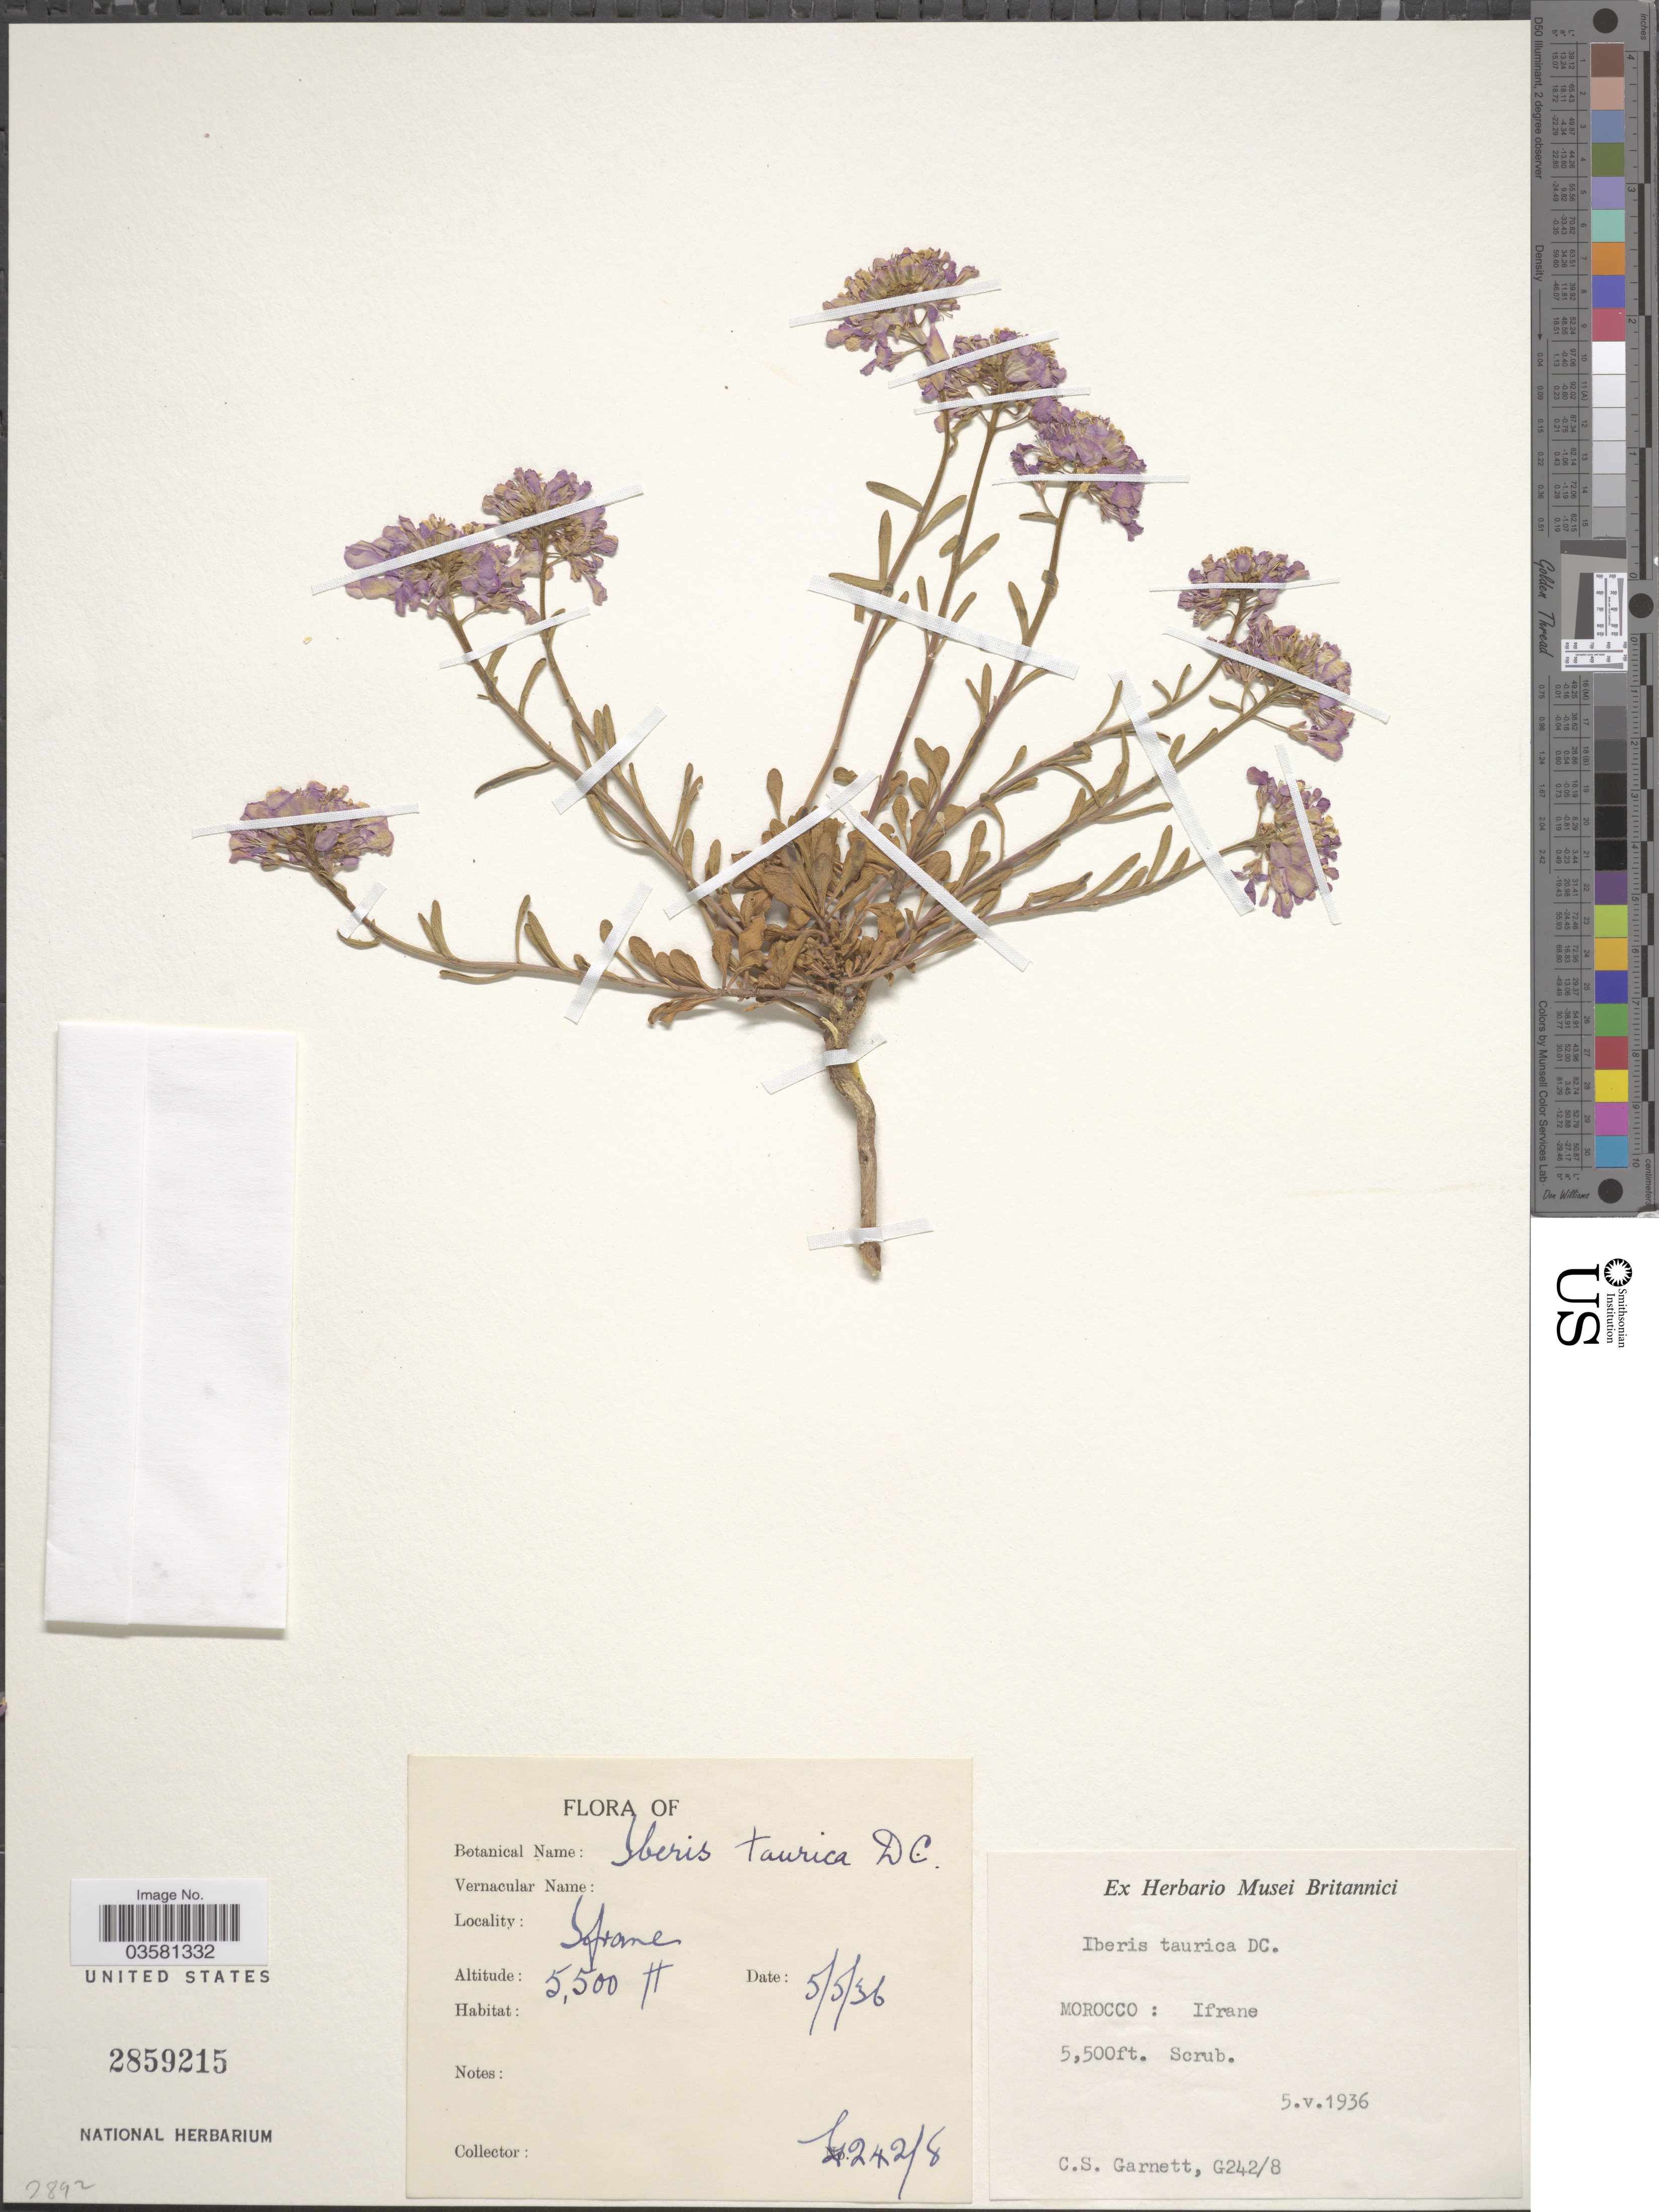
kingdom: Plantae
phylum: Tracheophyta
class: Magnoliopsida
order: Brassicales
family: Brassicaceae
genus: Iberis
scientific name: Iberis taurica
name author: DC.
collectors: C. Garnett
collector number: G242/8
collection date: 1936-05-05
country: Morocco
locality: Ifrane.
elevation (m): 1676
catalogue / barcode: US 2859215